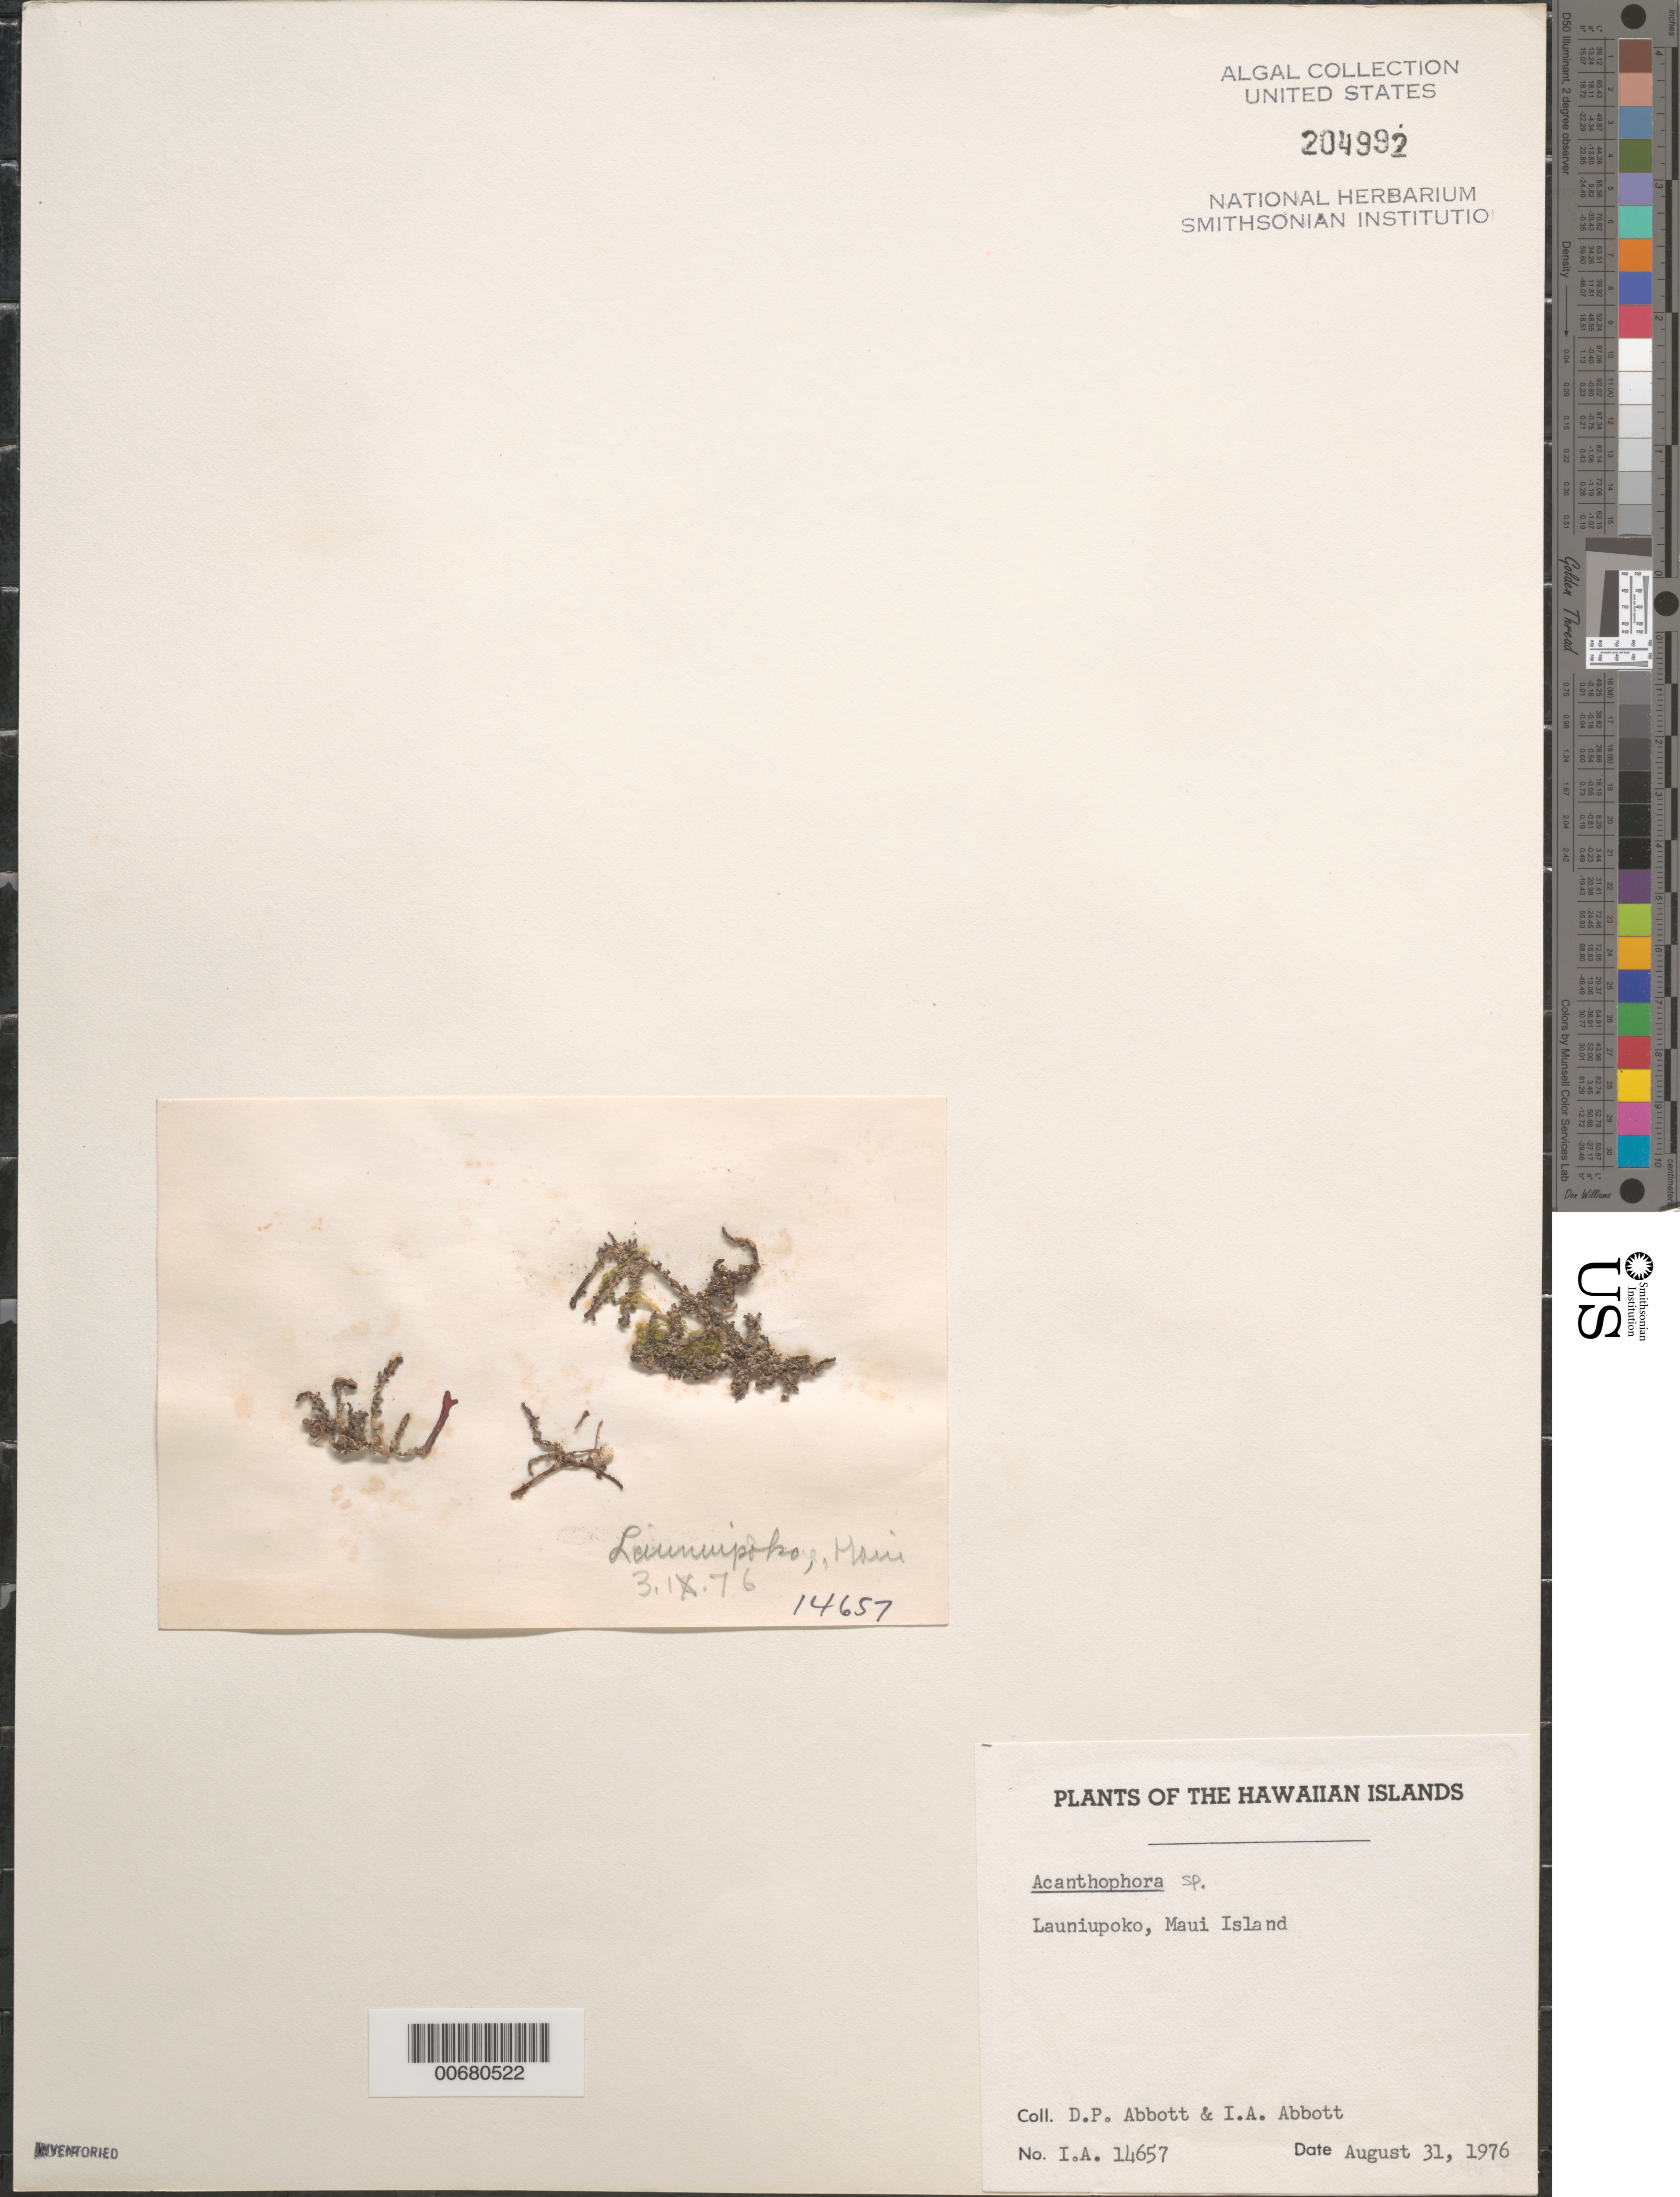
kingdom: Plantae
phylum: Rhodophyta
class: Florideophyceae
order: Ceramiales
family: Rhodomelaceae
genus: Acanthophora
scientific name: Acanthophora sp.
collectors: I. A. Abbott & D. P. Abbott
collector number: IAA 14657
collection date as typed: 31 Aug 1976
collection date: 1976-08-31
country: United States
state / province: Hawaii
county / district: Maui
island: Maui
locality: Launiupoko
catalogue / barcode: US 204992